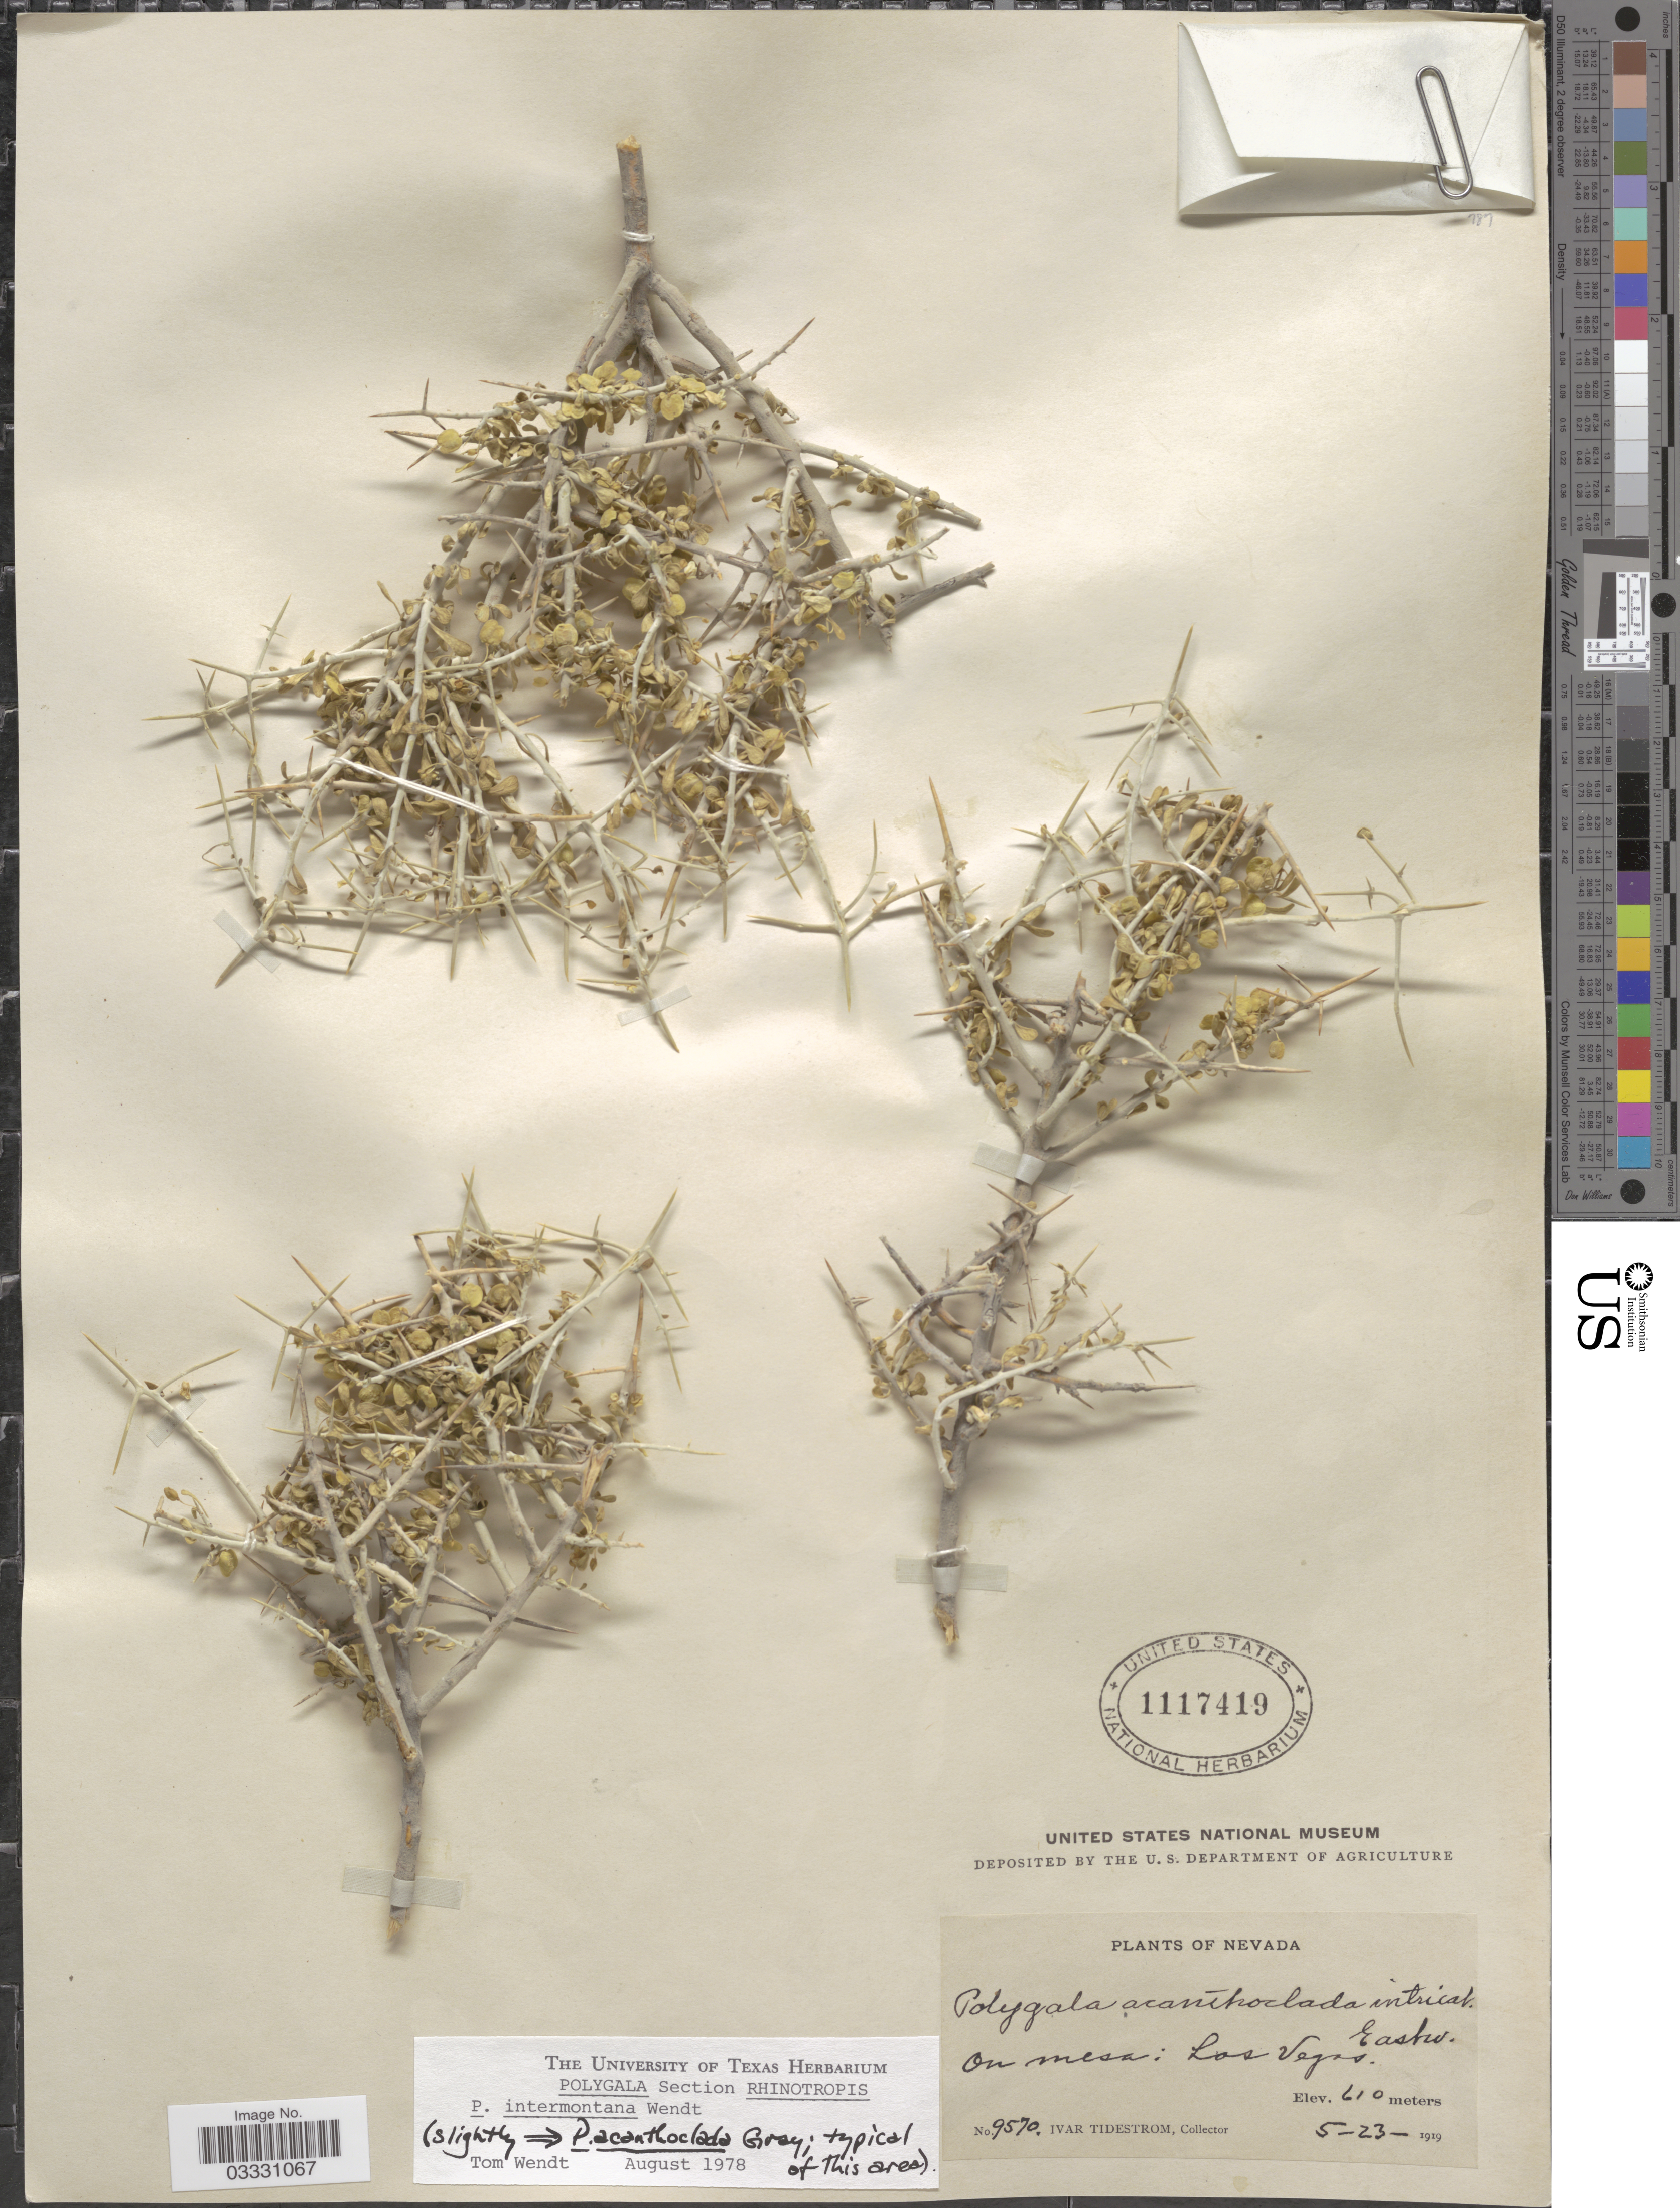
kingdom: Plantae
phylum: Tracheophyta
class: Magnoliopsida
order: Fabales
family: Polygalaceae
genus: Rhinotropis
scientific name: Rhinotropis intermontana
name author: (T. Wendt) J.R. Abbott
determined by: Strong, Mark T., (BOT), Smithsonian Institution - National Museum of Natural History (UNITED STATES)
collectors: I. F. Tidestrom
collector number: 9570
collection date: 1919-05-23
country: United States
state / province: Nevada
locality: On mesa: Las Vegas.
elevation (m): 610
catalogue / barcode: US 1117419